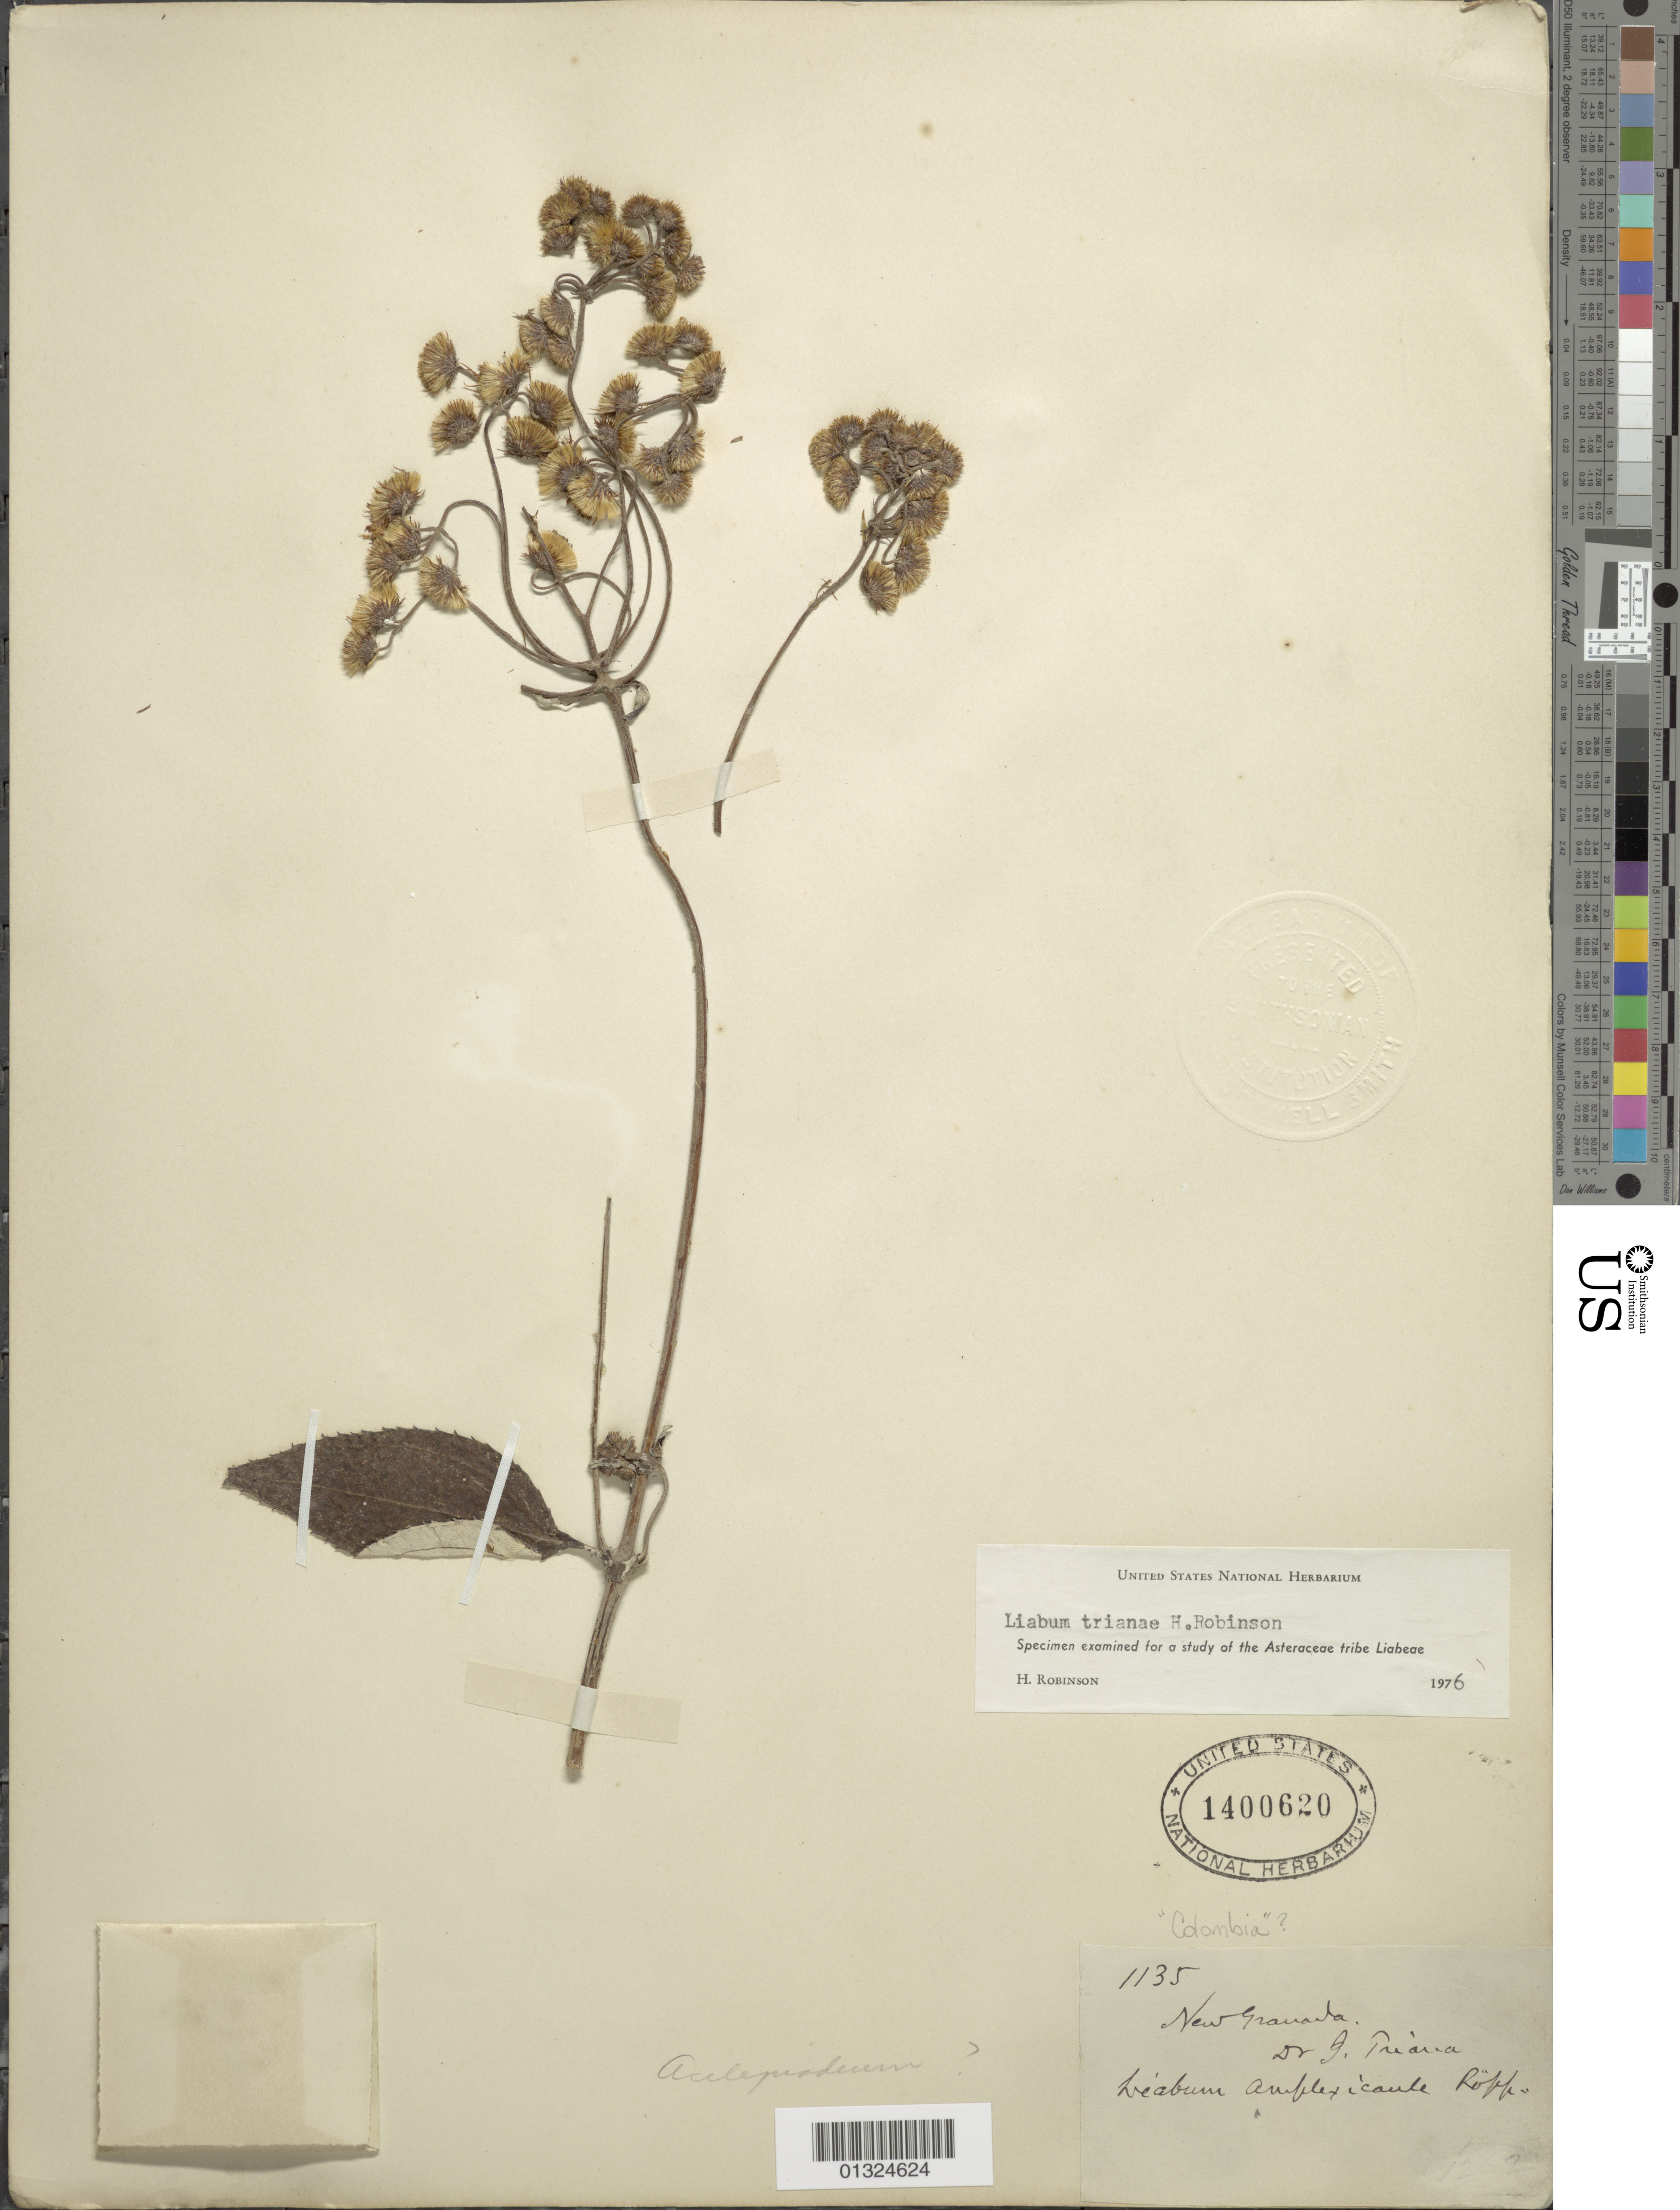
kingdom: Plantae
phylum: Tracheophyta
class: Magnoliopsida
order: Asterales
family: Asteraceae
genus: Liabum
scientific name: Liabum trianae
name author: H. Rob.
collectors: J. J. Triana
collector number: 1135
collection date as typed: s.d.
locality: New Granada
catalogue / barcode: US 1400620